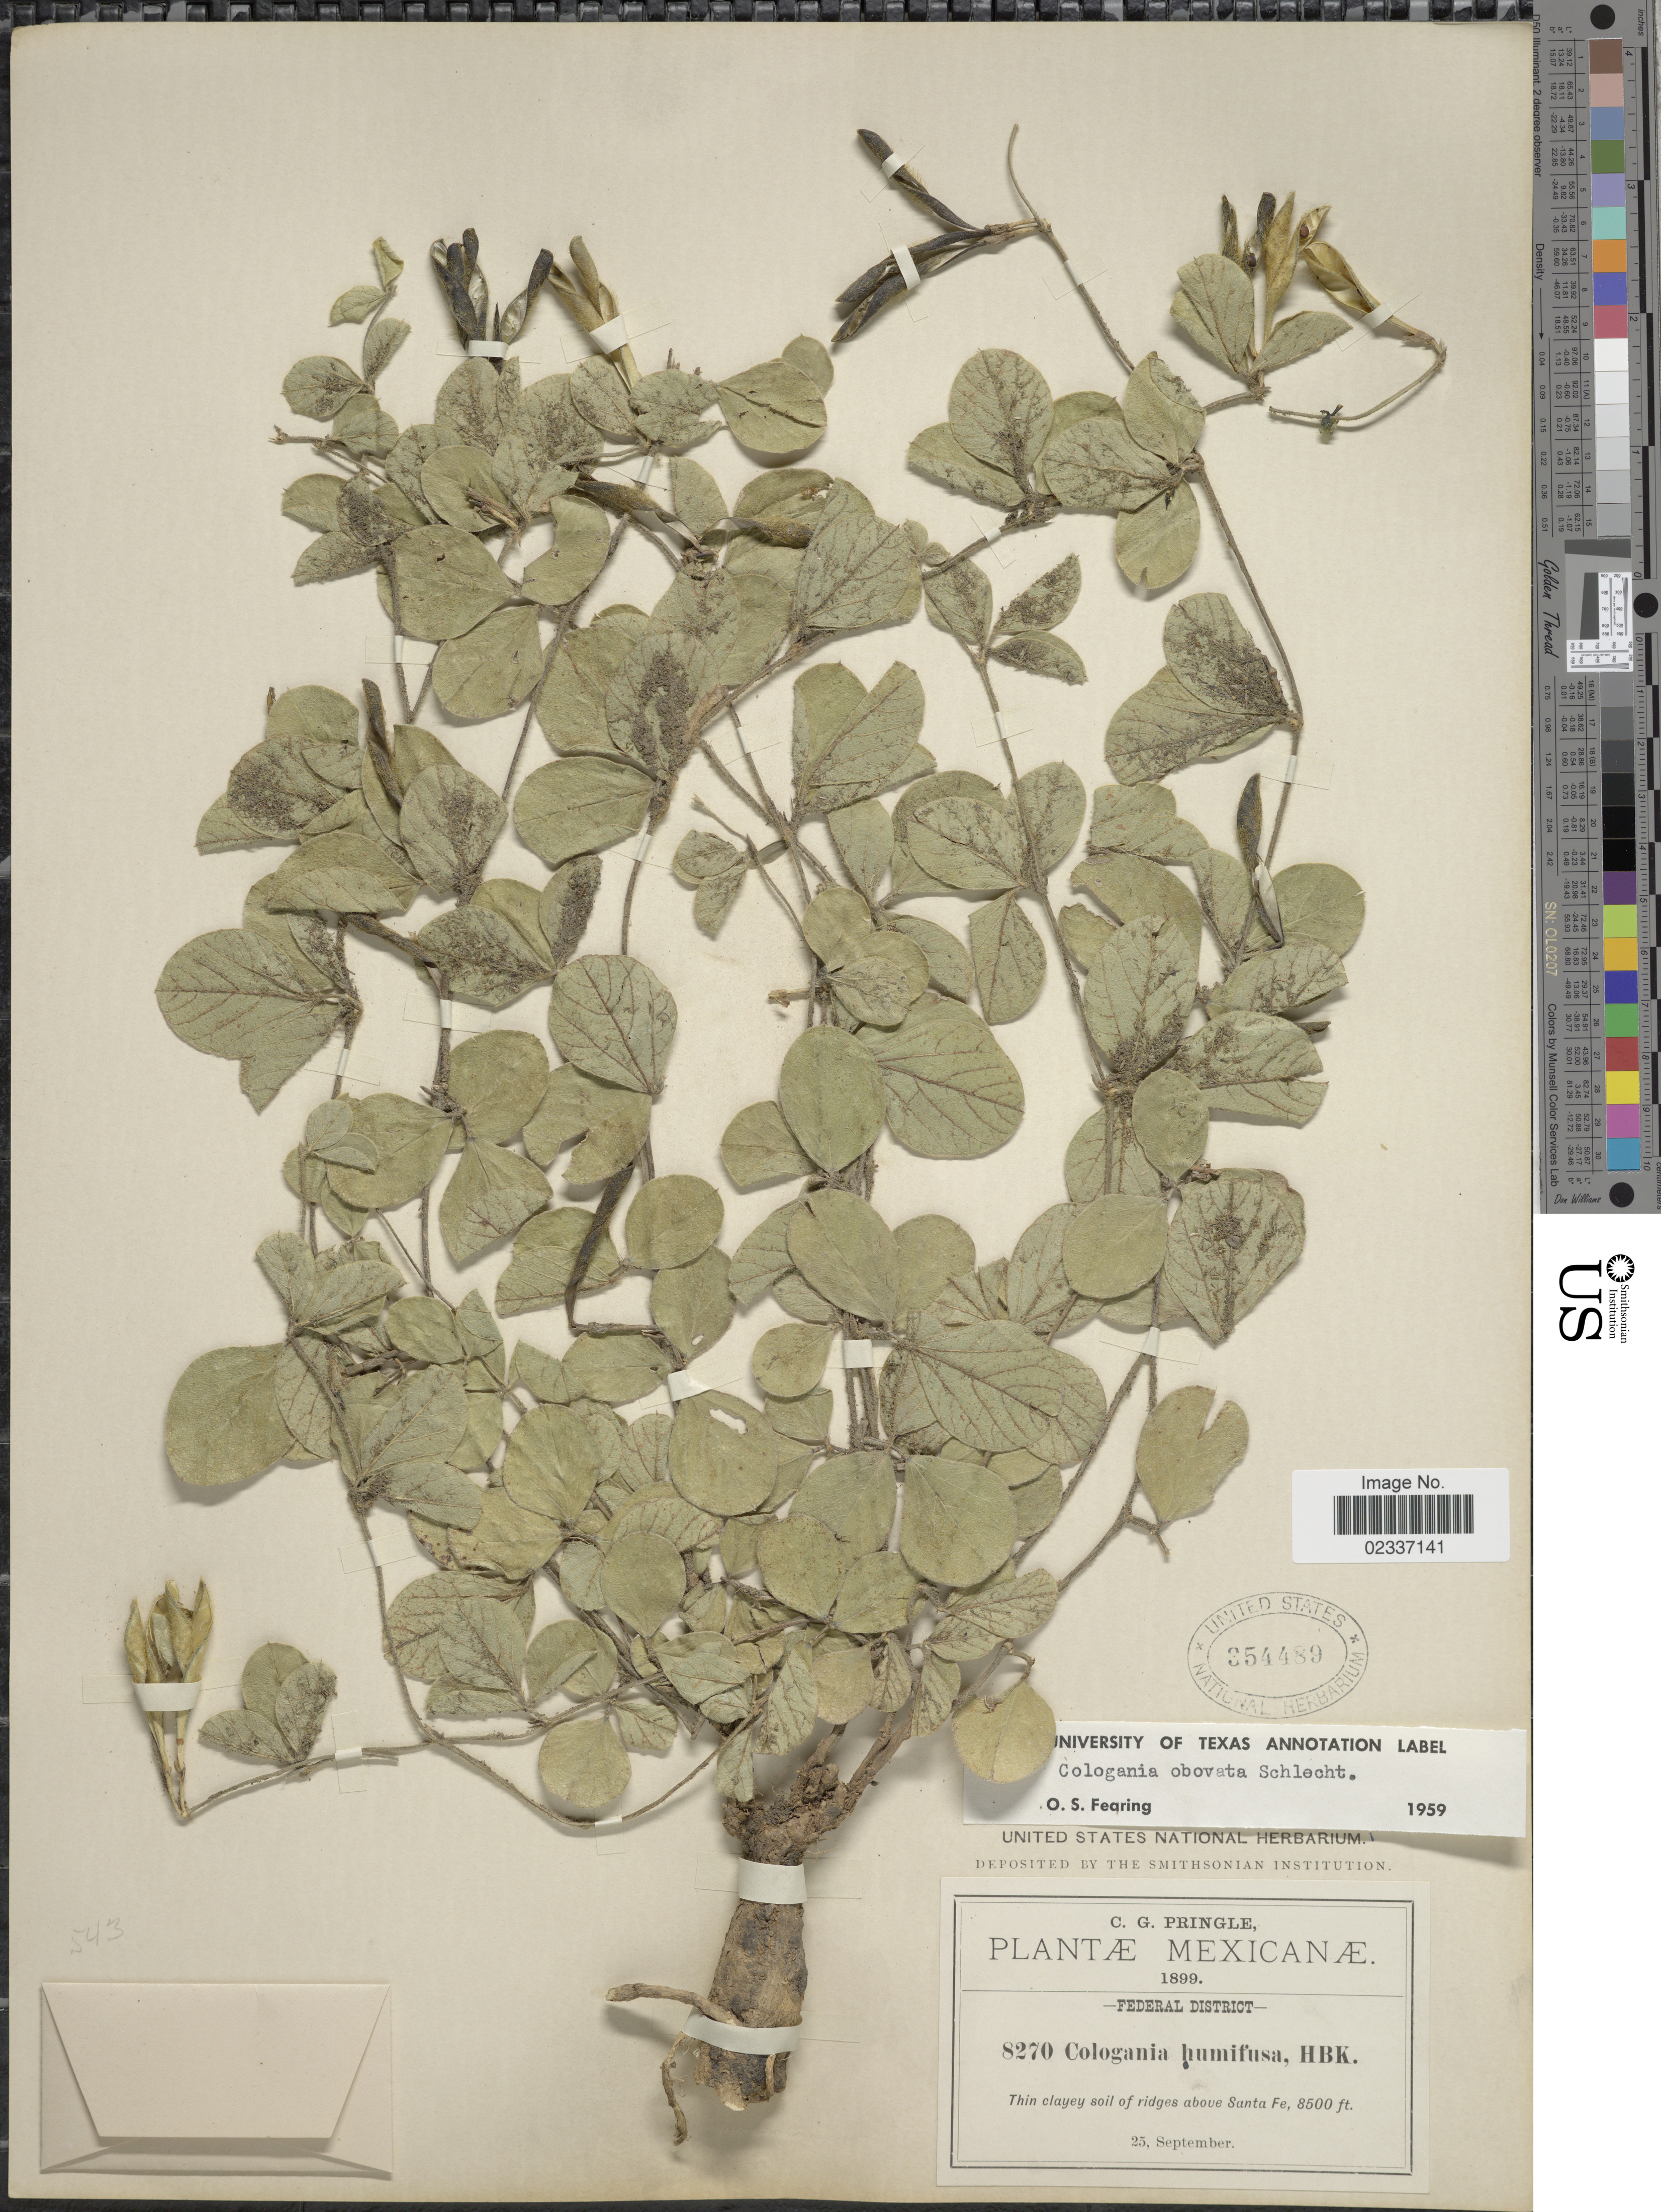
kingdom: Plantae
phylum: Tracheophyta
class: Magnoliopsida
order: Fabales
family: Fabaceae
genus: Cologania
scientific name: Cologania obovata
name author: Schltdl.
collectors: C. G. Pringle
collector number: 8270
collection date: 1899-09-25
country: Mexico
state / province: Distrito Federal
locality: Federal District, Thin clayey soil of rdiges above Santa Fe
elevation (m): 2591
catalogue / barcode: US 354489